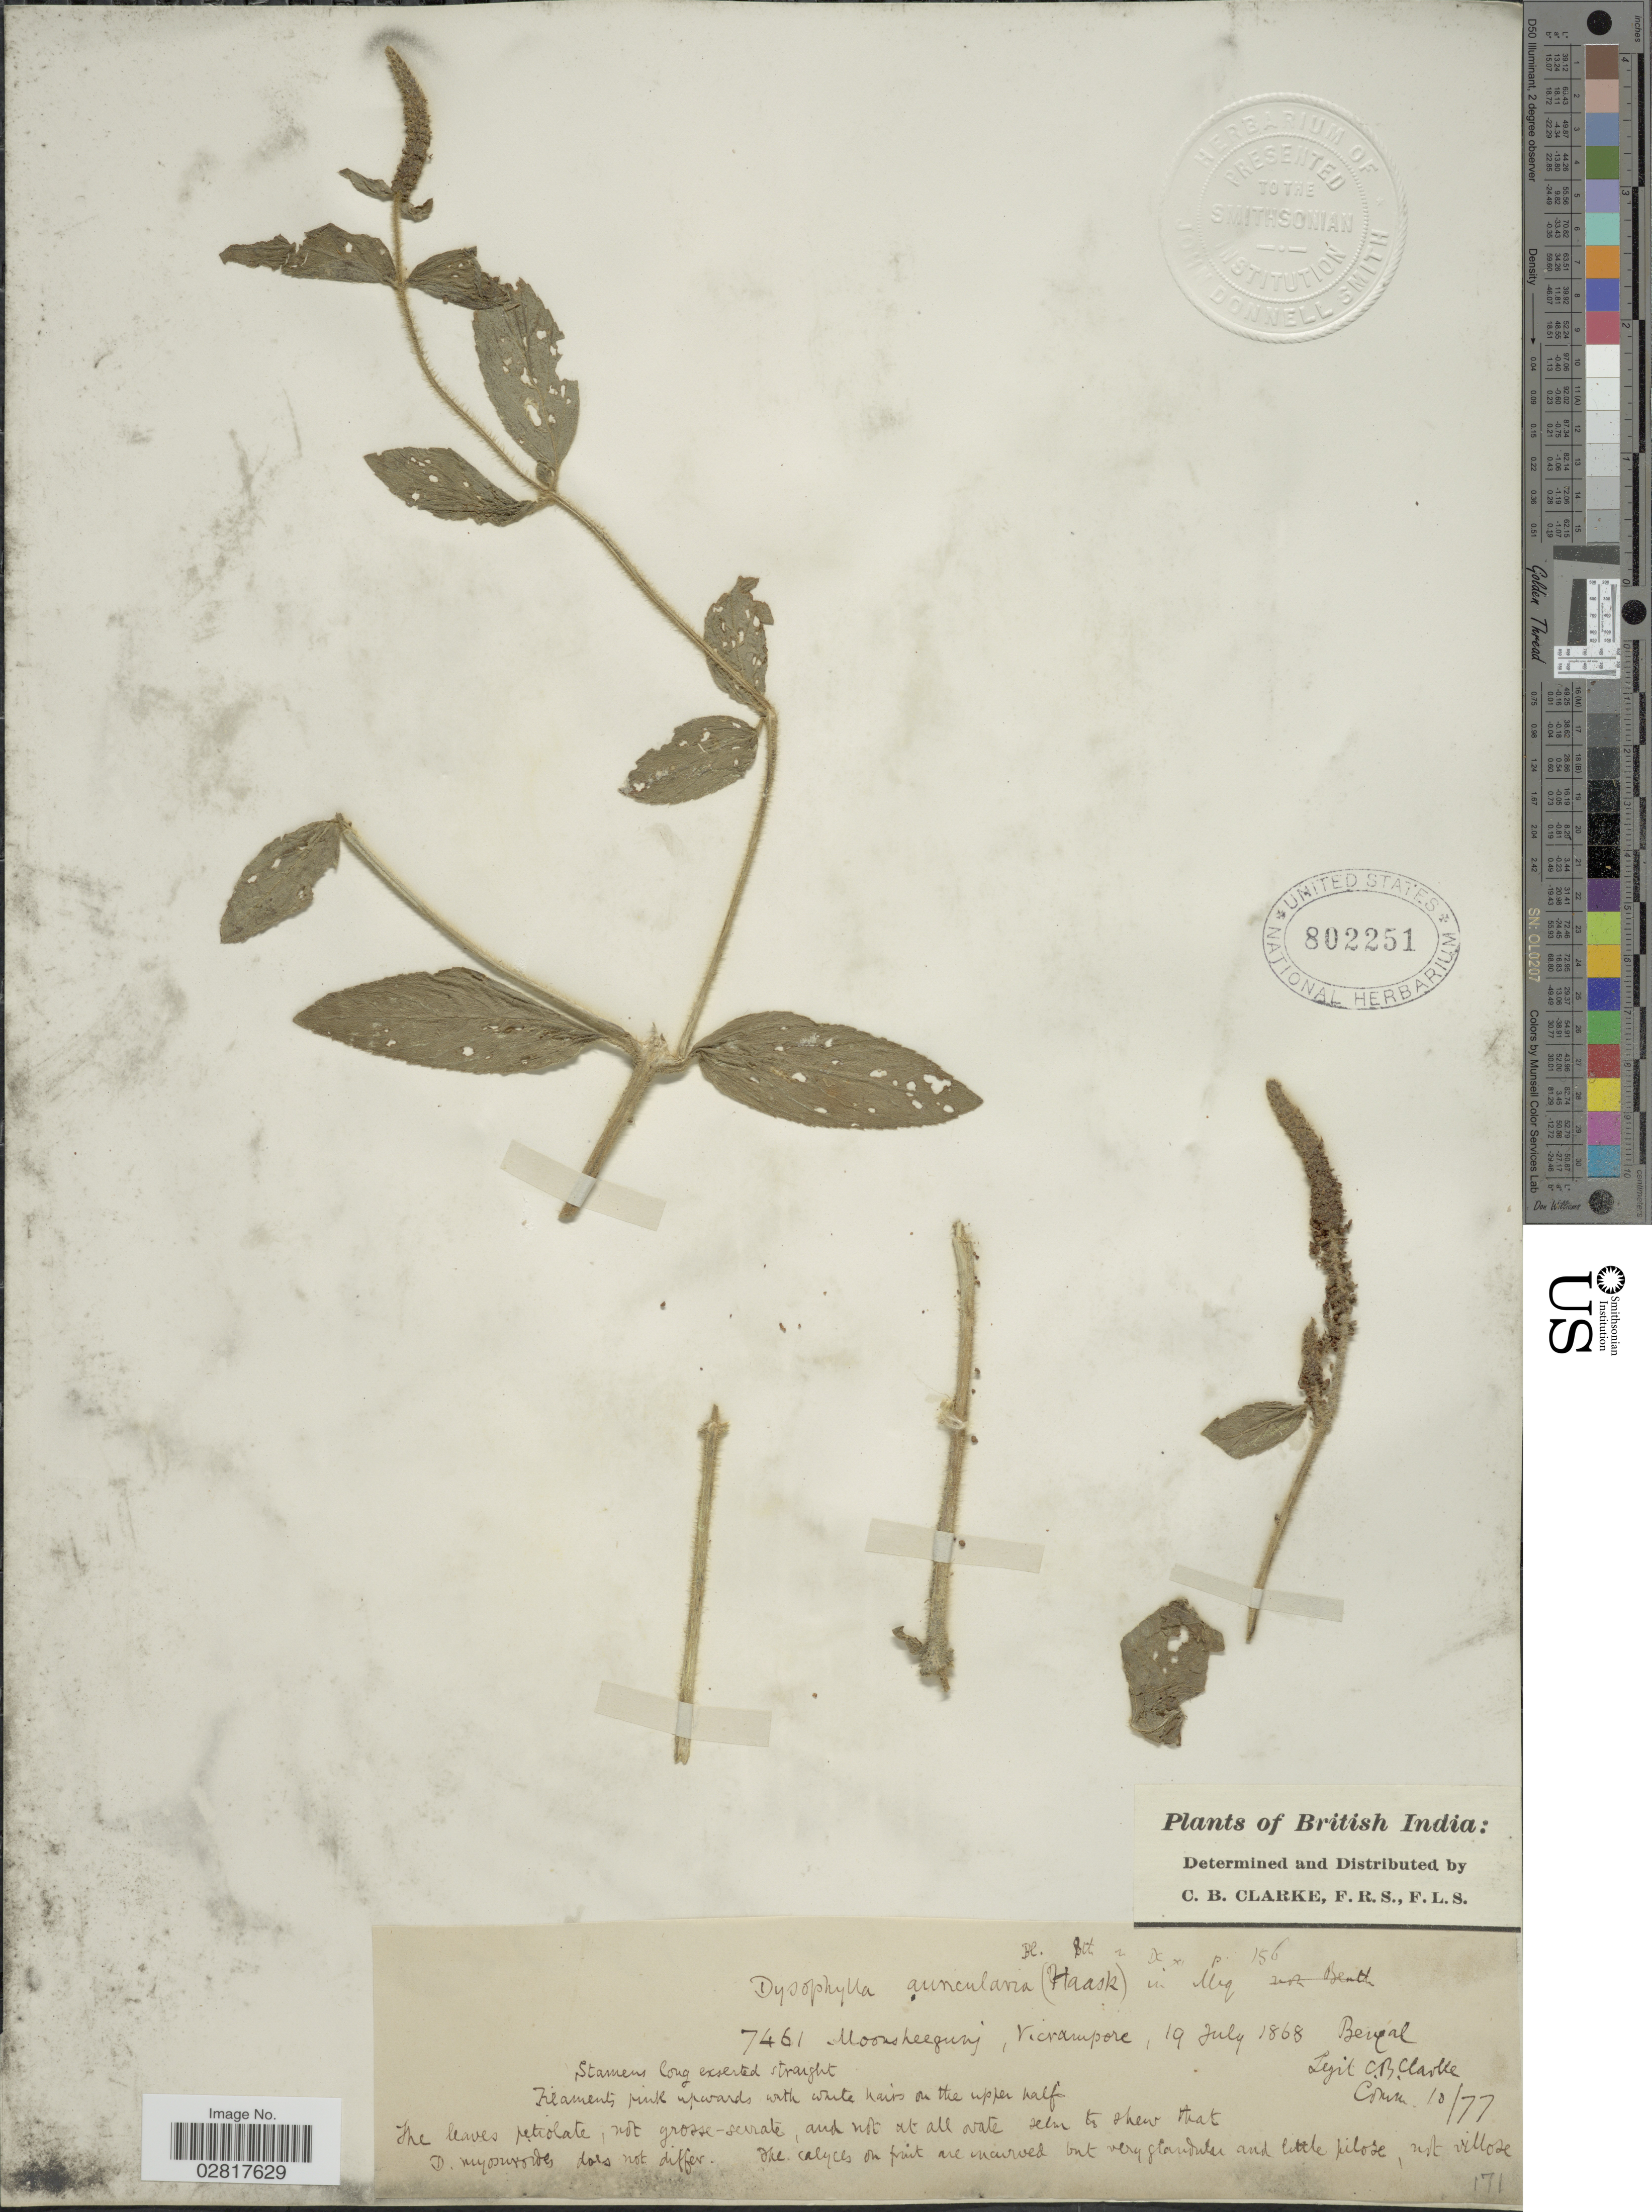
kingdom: Plantae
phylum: Tracheophyta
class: Magnoliopsida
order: Lamiales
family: Lamiaceae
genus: Pogostemon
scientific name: Pogostemon auricularius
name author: (L.) Hassk.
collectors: C. B. Clarke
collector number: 7461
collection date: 1868-07-19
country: Bangladesh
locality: British India: Moonsheequnj, Vicrampore, Bengal. [interpreted]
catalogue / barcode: US 802251